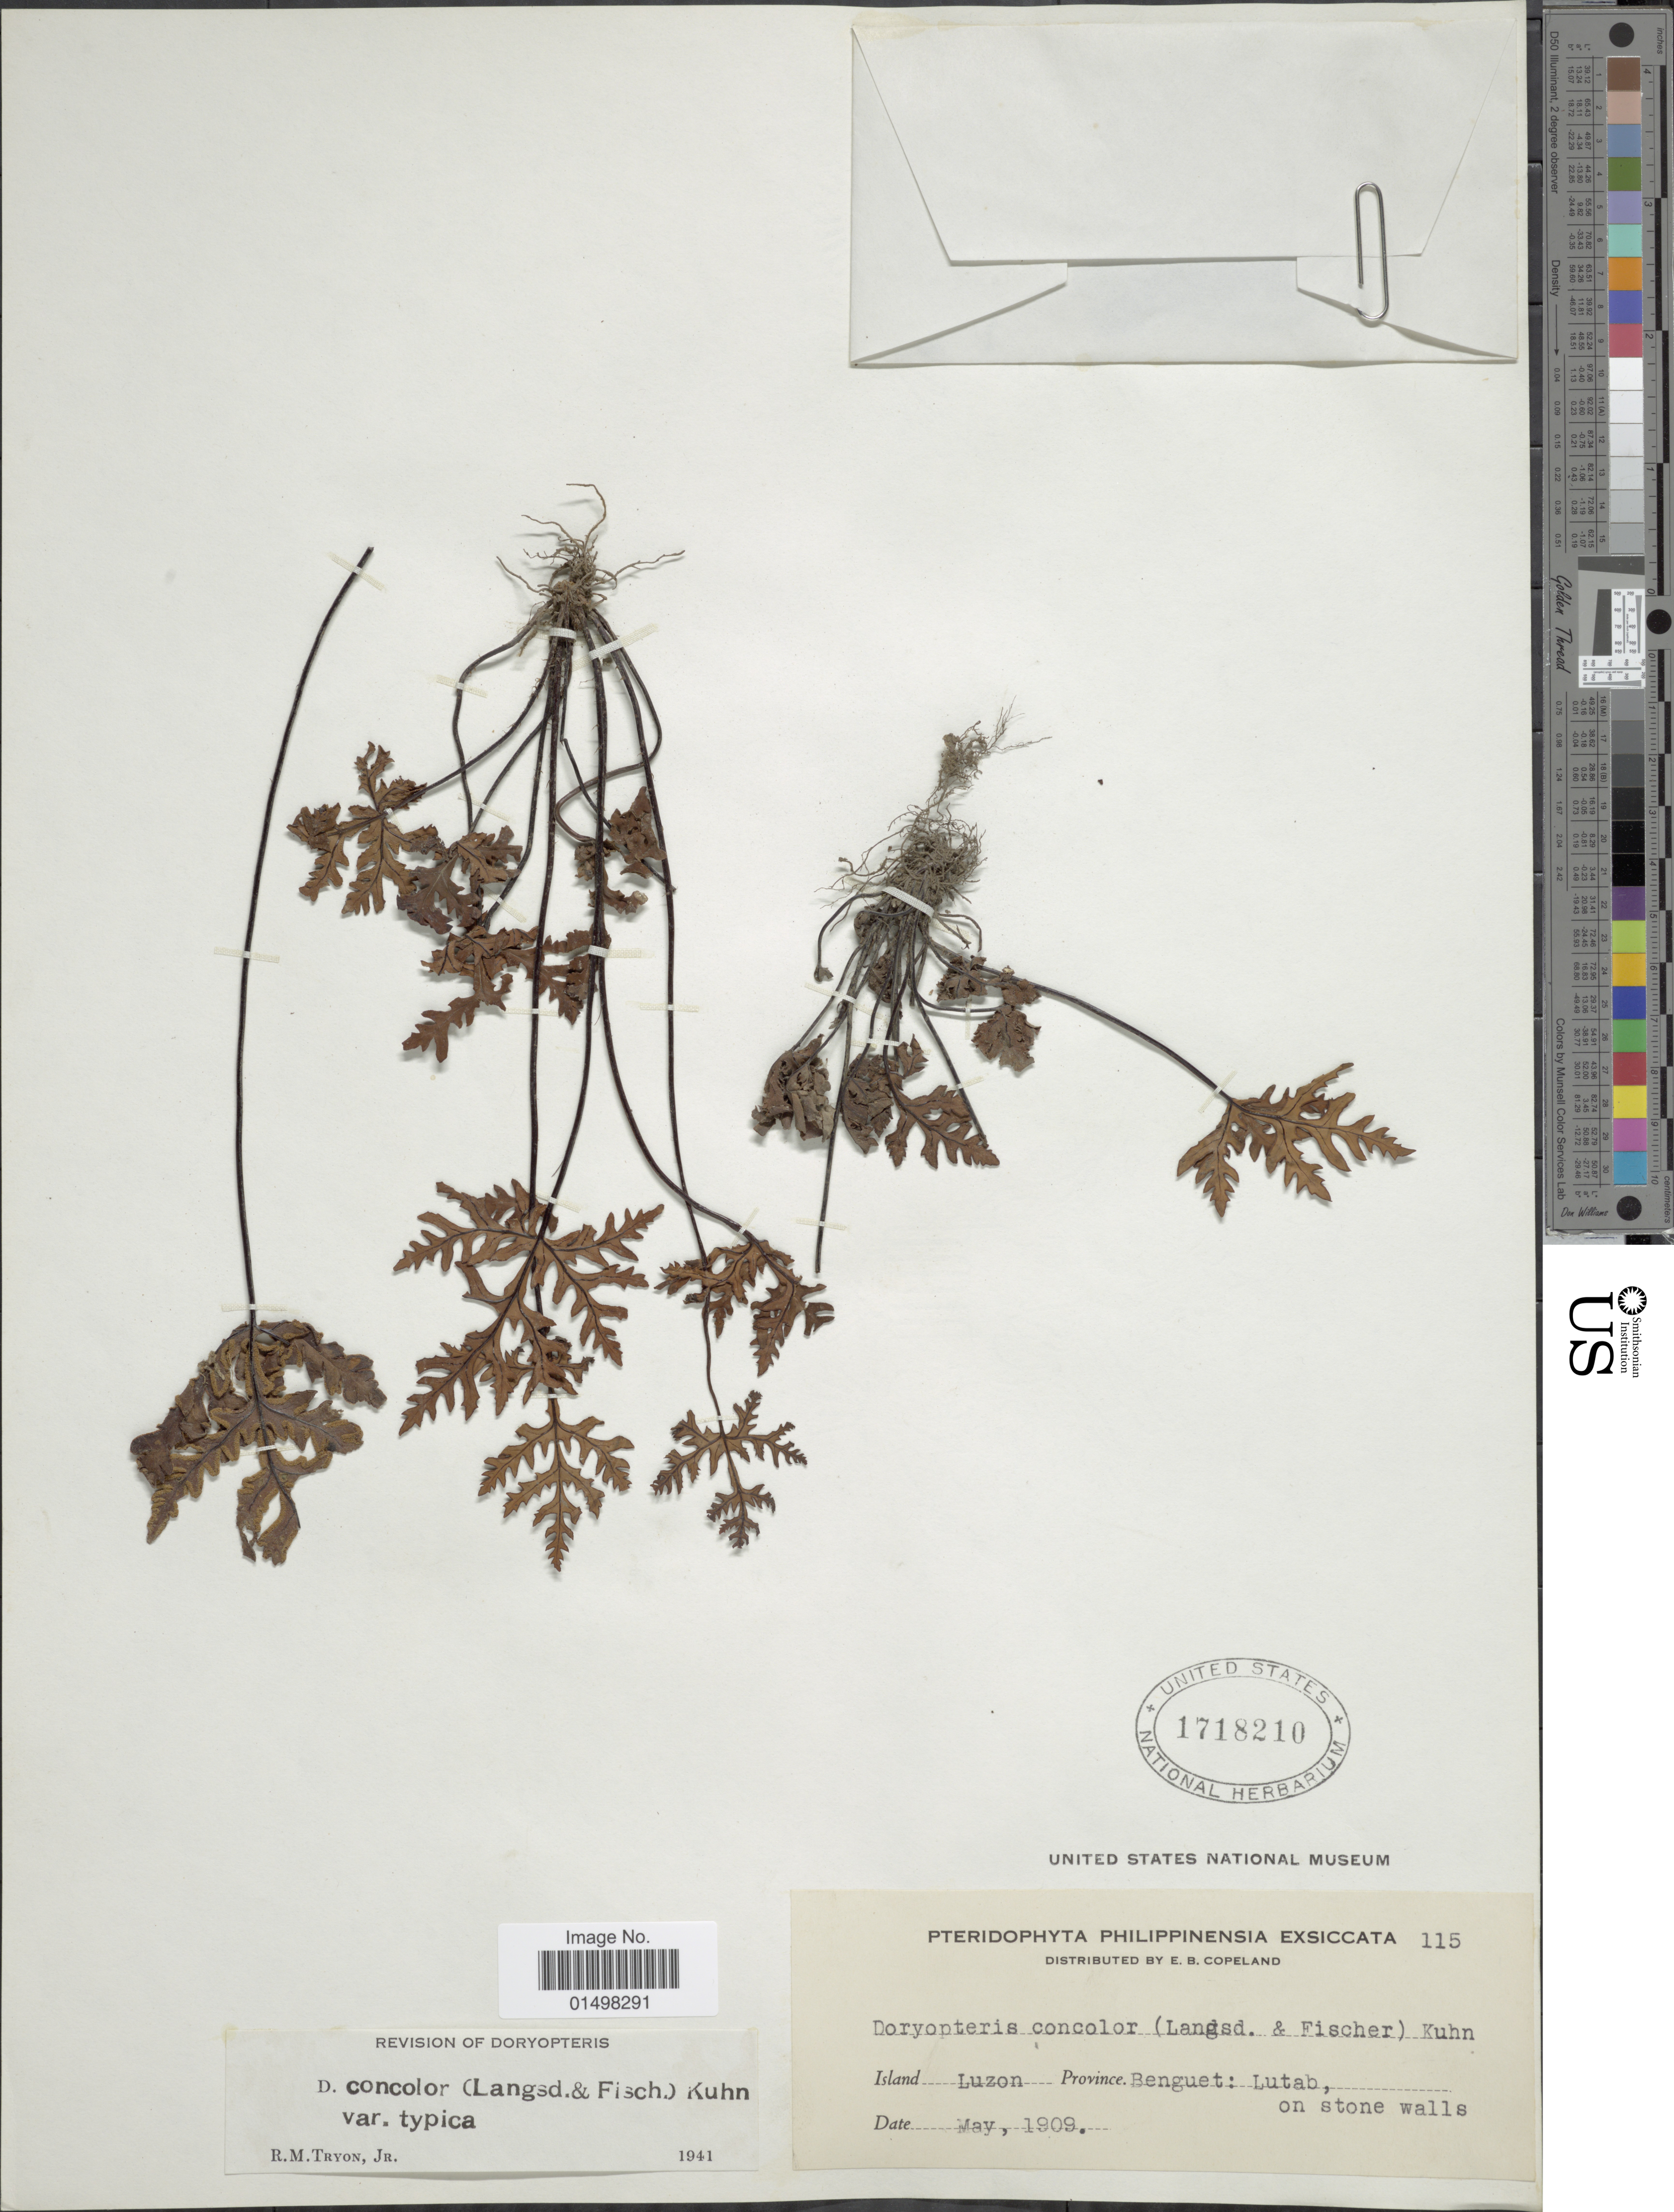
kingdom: Plantae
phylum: Tracheophyta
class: Polypodiopsida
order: Polypodiales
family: Pteridaceae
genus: Doryopteris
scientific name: Doryopteris concolor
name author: (Langsd. & Fisch.) Kuhn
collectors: E. B. Copeland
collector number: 115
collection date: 1909-05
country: Philippines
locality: Island Luzon. Province. Benguet: Lutab.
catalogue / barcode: US 1718210